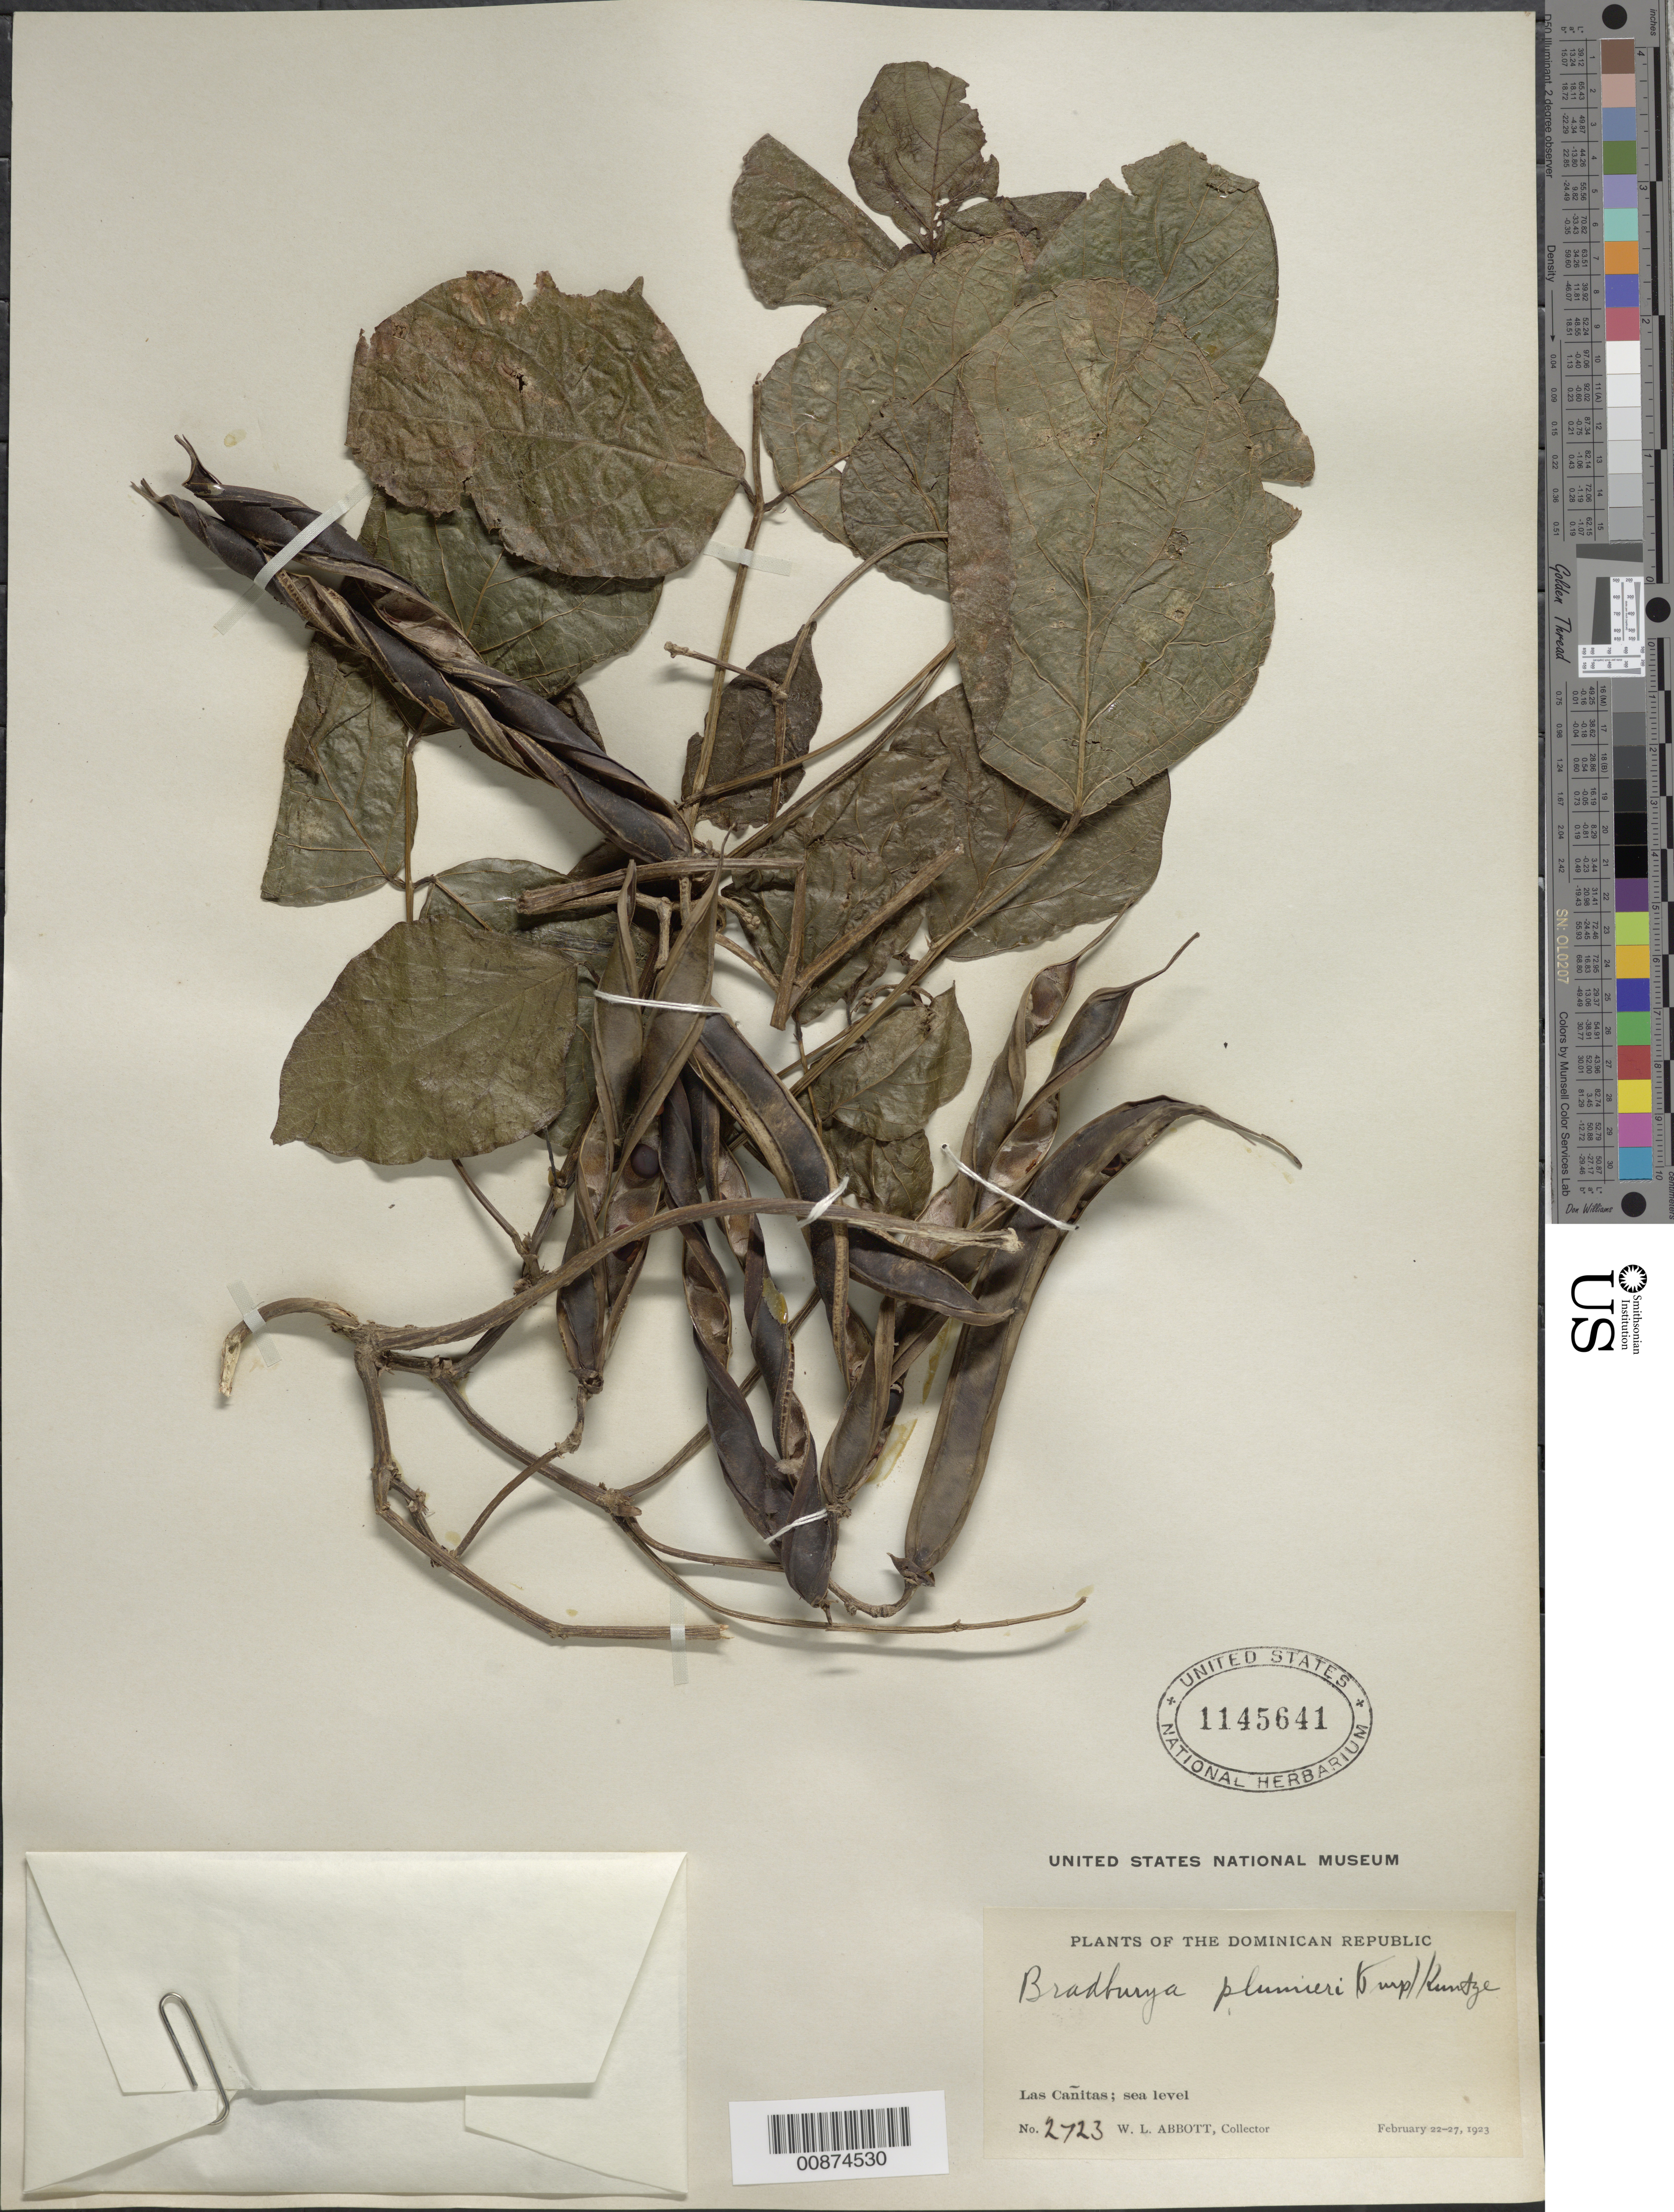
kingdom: Plantae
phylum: Tracheophyta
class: Magnoliopsida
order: Fabales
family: Fabaceae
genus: Centrosema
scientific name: Centrosema plumieri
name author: (Turpin ex Pers.) Benth.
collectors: W. L. Abbott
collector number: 2723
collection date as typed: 22 Feb 1923 to 27 Feb 1923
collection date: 1923-02-22/1923-02-27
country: Dominican Republic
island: Hispaniola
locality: Las Cañitas.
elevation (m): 0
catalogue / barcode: US 1145641